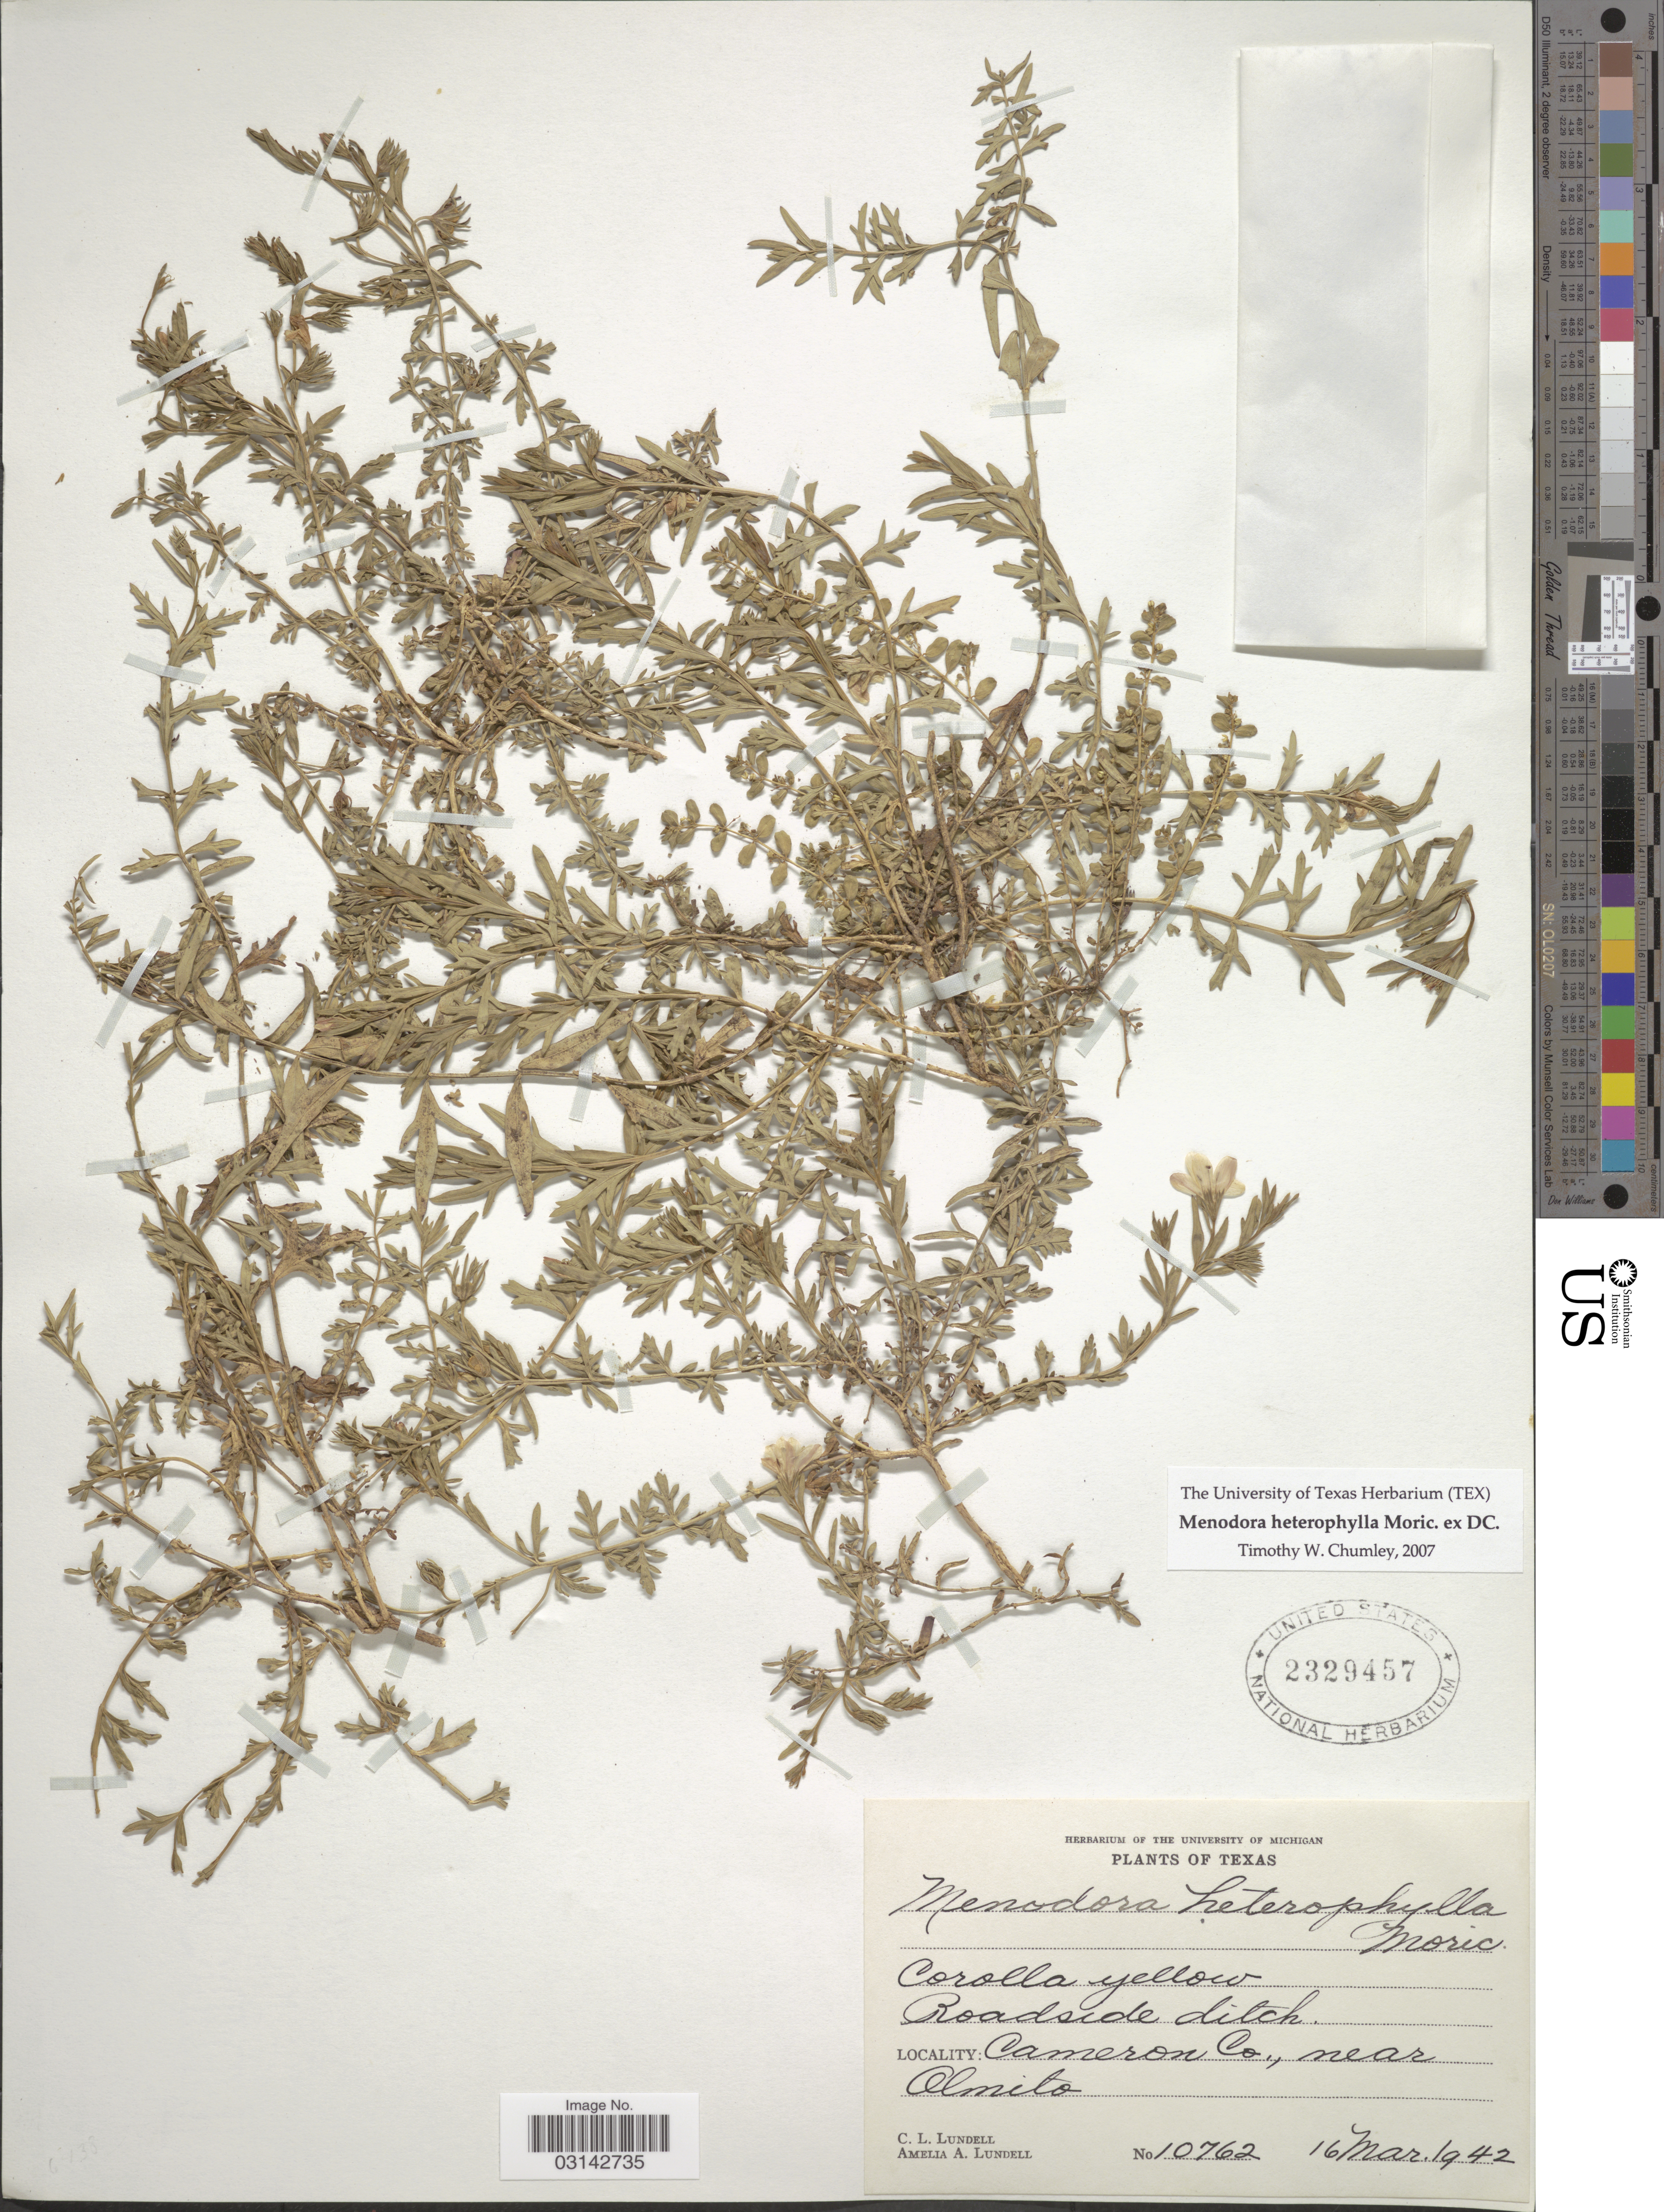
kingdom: Plantae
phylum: Tracheophyta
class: Magnoliopsida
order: Lamiales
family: Oleaceae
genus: Menodora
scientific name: Menodora heterophylla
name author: Moric. ex A. DC.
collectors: C. L. Lundell & A. A. Lundell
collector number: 10762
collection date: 1942-03-16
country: United States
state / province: Texas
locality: Cameron Co., near Almito.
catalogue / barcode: US 2329457